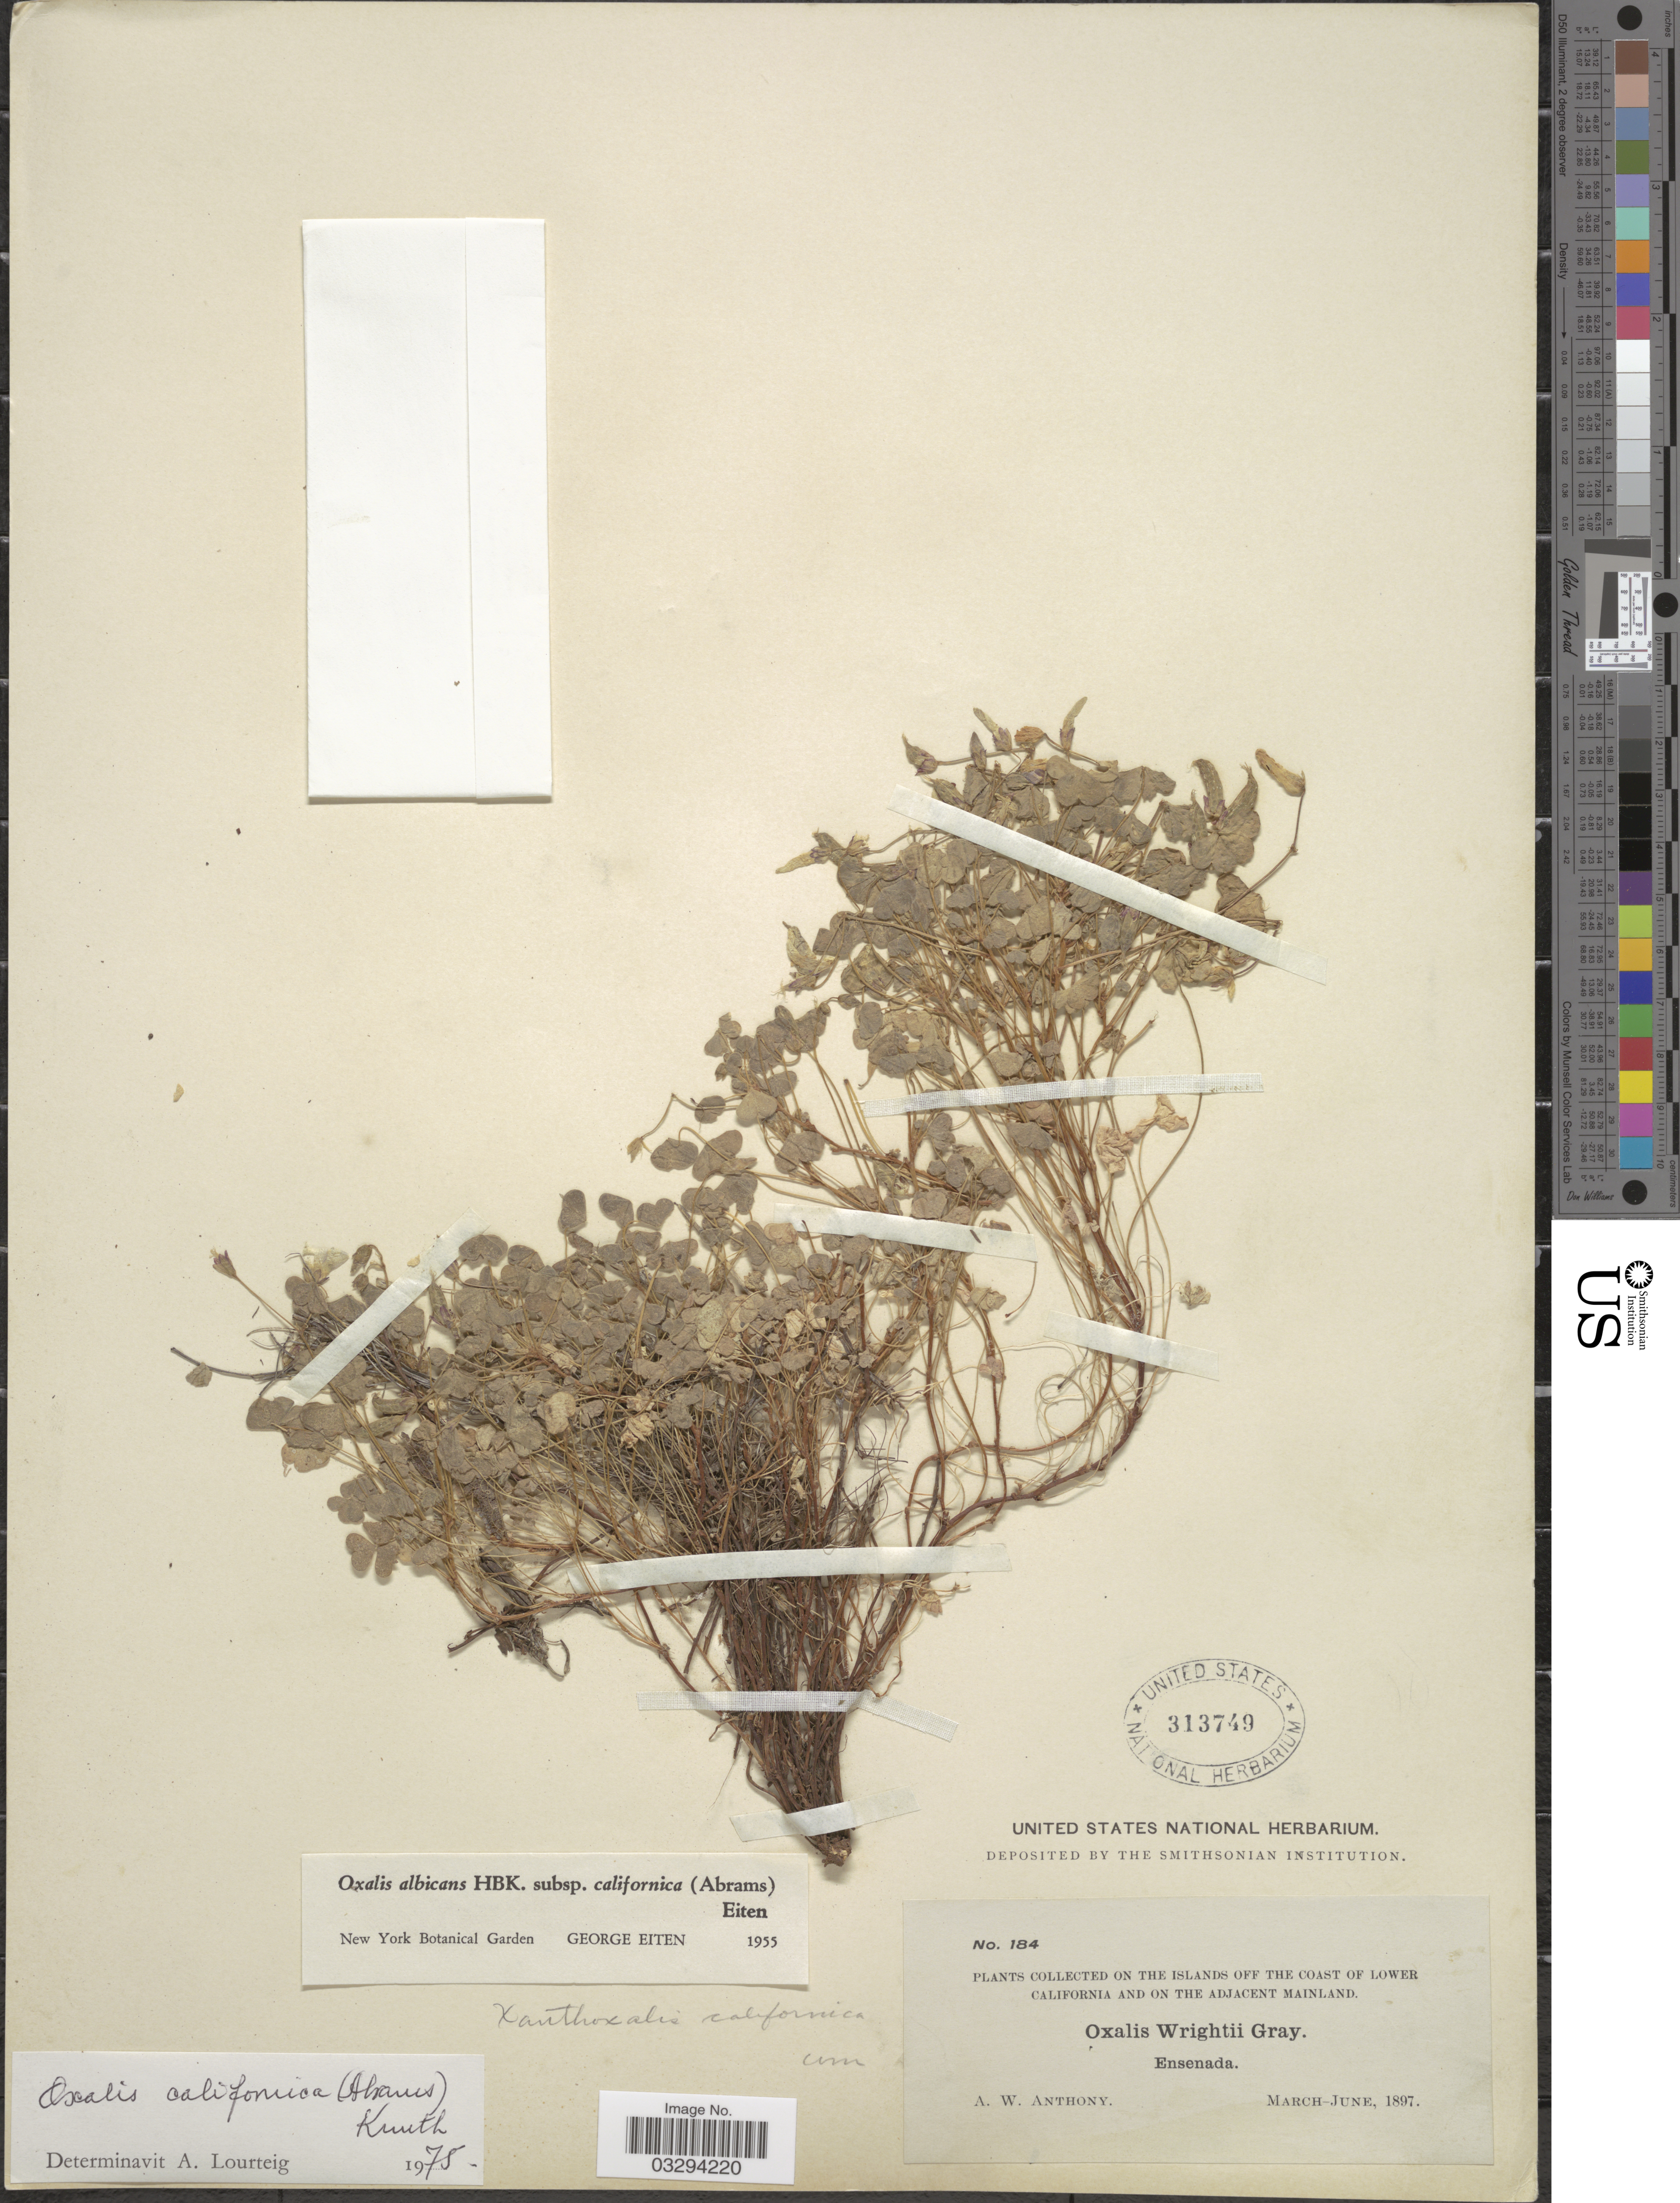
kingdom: Plantae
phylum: Tracheophyta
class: Magnoliopsida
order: Oxalidales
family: Oxalidaceae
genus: Oxalis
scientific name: Oxalis californica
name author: (Abrams) R. Knuth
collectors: A. W. Anthony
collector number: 184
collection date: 1897-03/1897-06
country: Mexico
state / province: Baja California Norte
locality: On the Islands off the coast of Lower California and on the adjacent mainland. Ensenada.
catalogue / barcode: US 313749